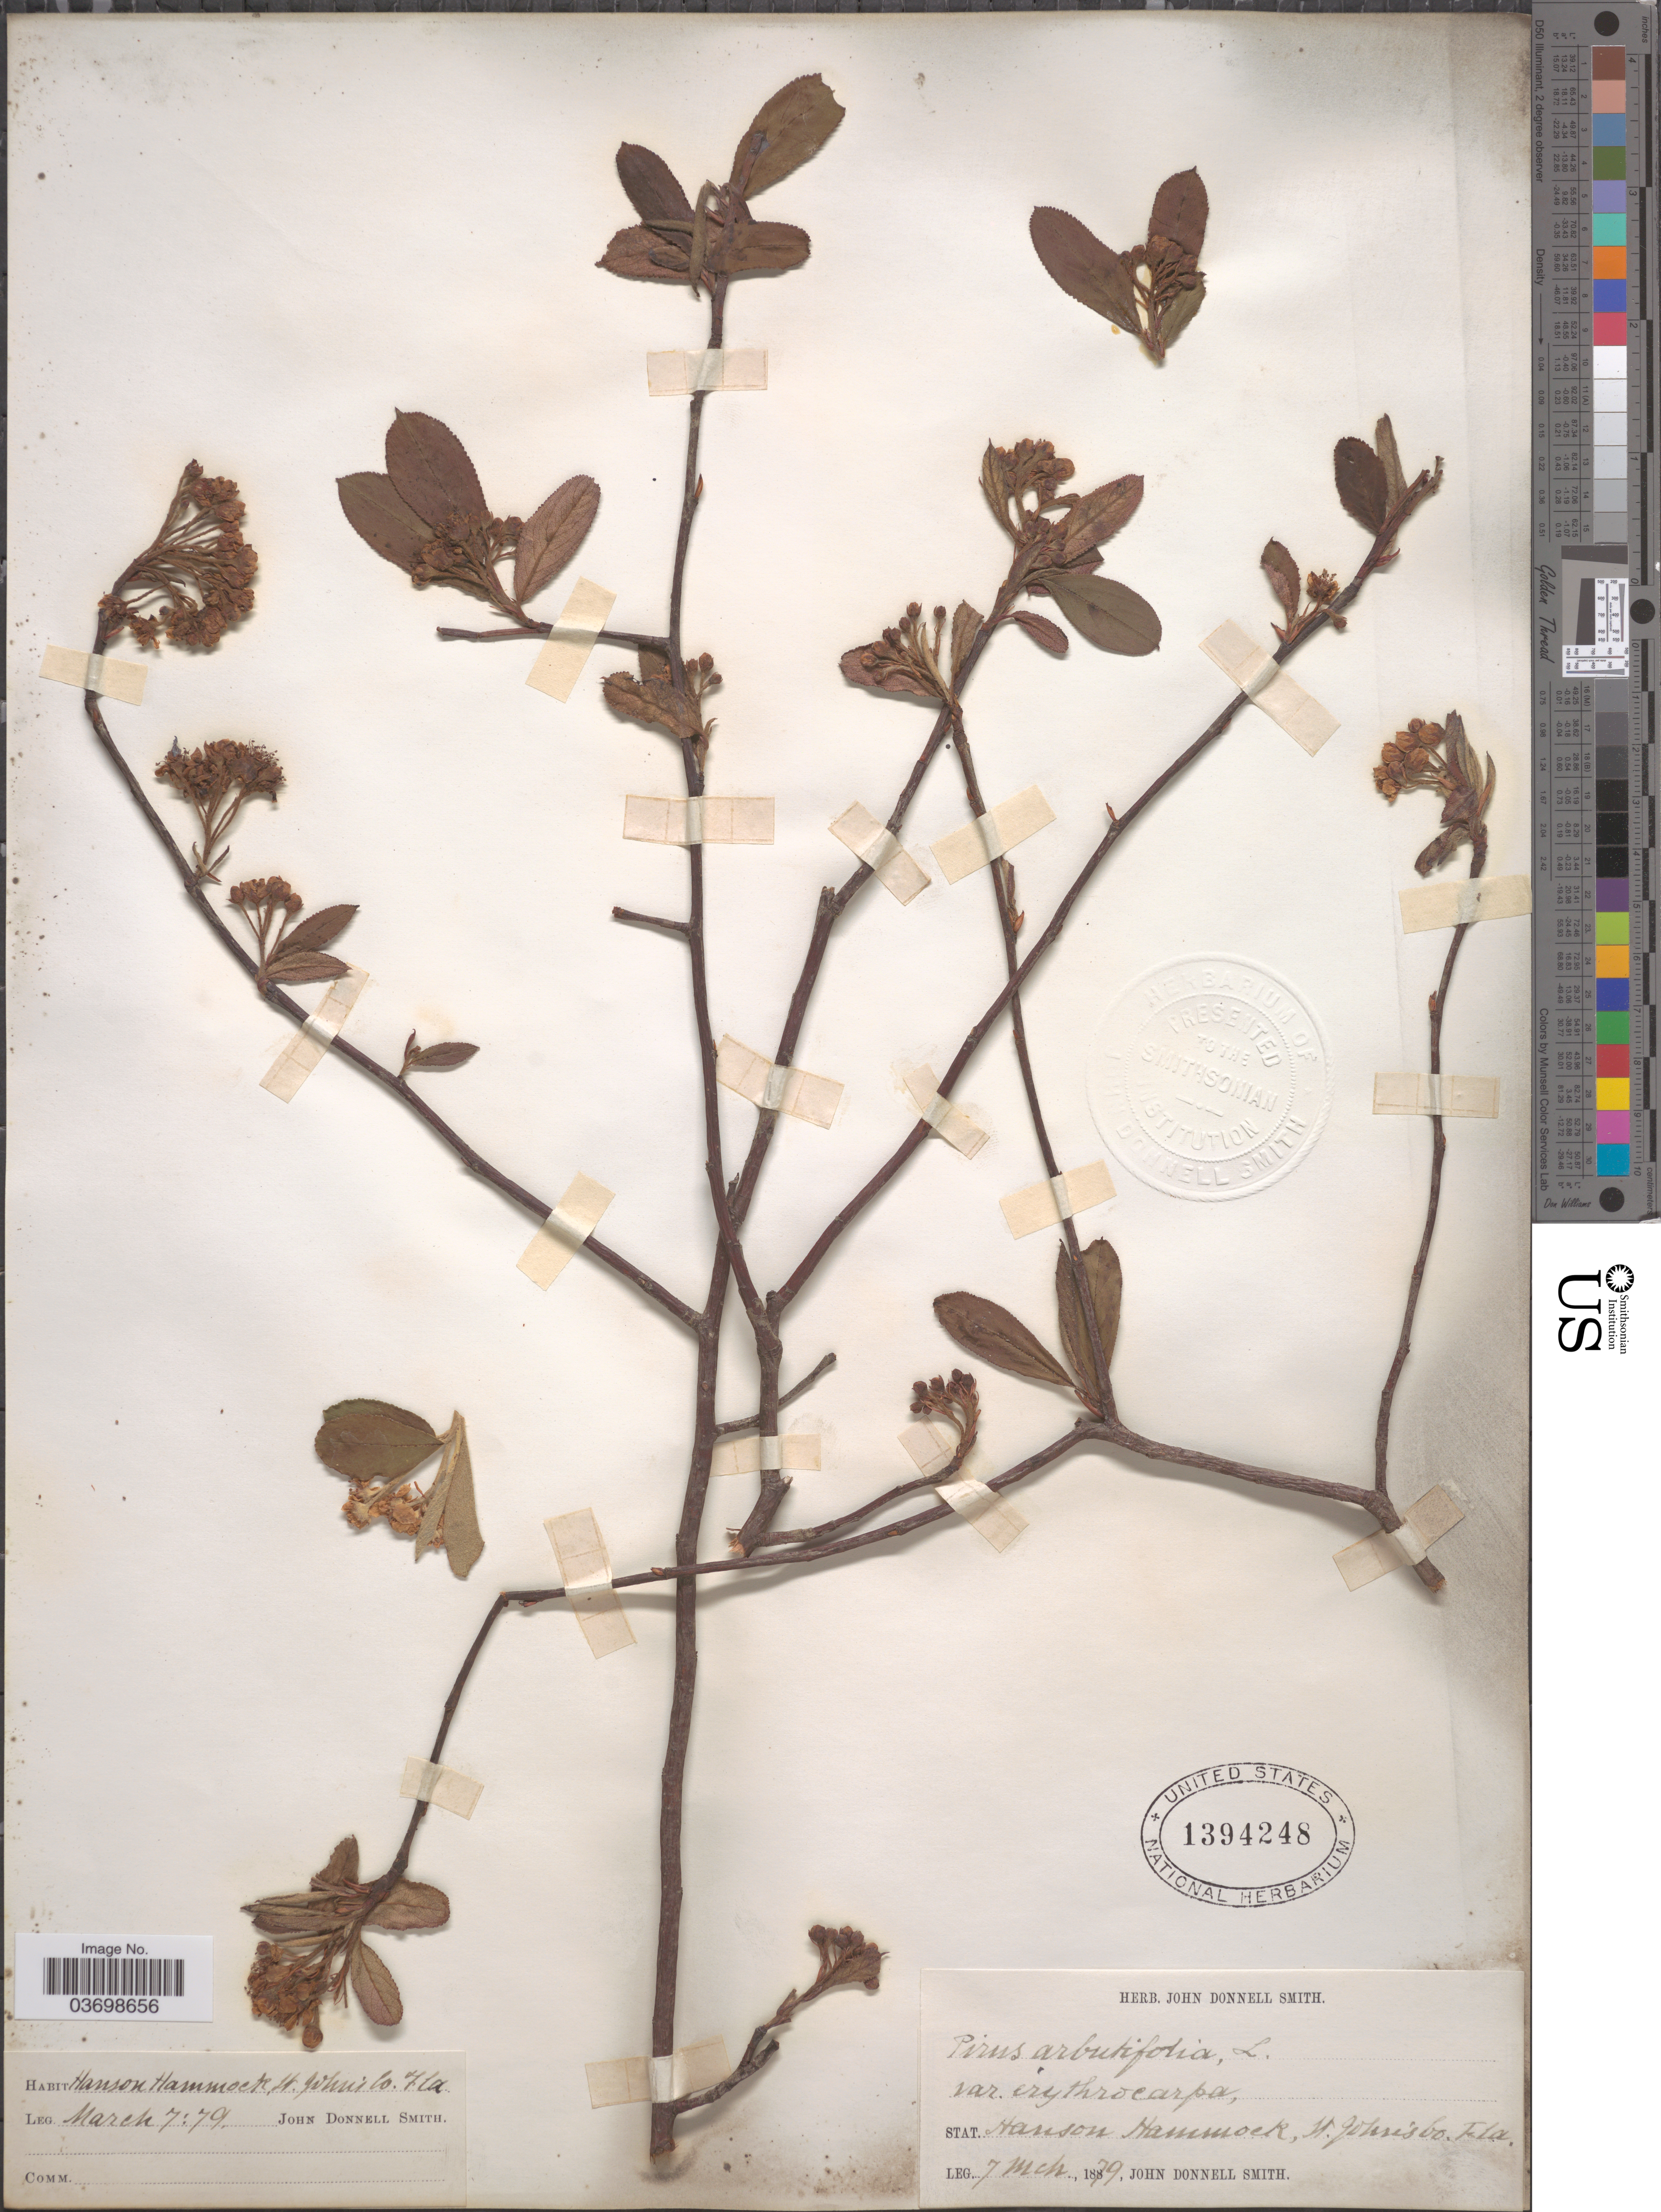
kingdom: Plantae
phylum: Tracheophyta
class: Magnoliopsida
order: Rosales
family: Rosaceae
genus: Aronia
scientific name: Aronia arbutifolia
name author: (L.) Pers.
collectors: J. Donnell Smith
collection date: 1879-03-07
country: United States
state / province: Florida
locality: Stat. Hanson Hammock, St. John's Co.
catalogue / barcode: US 1394248